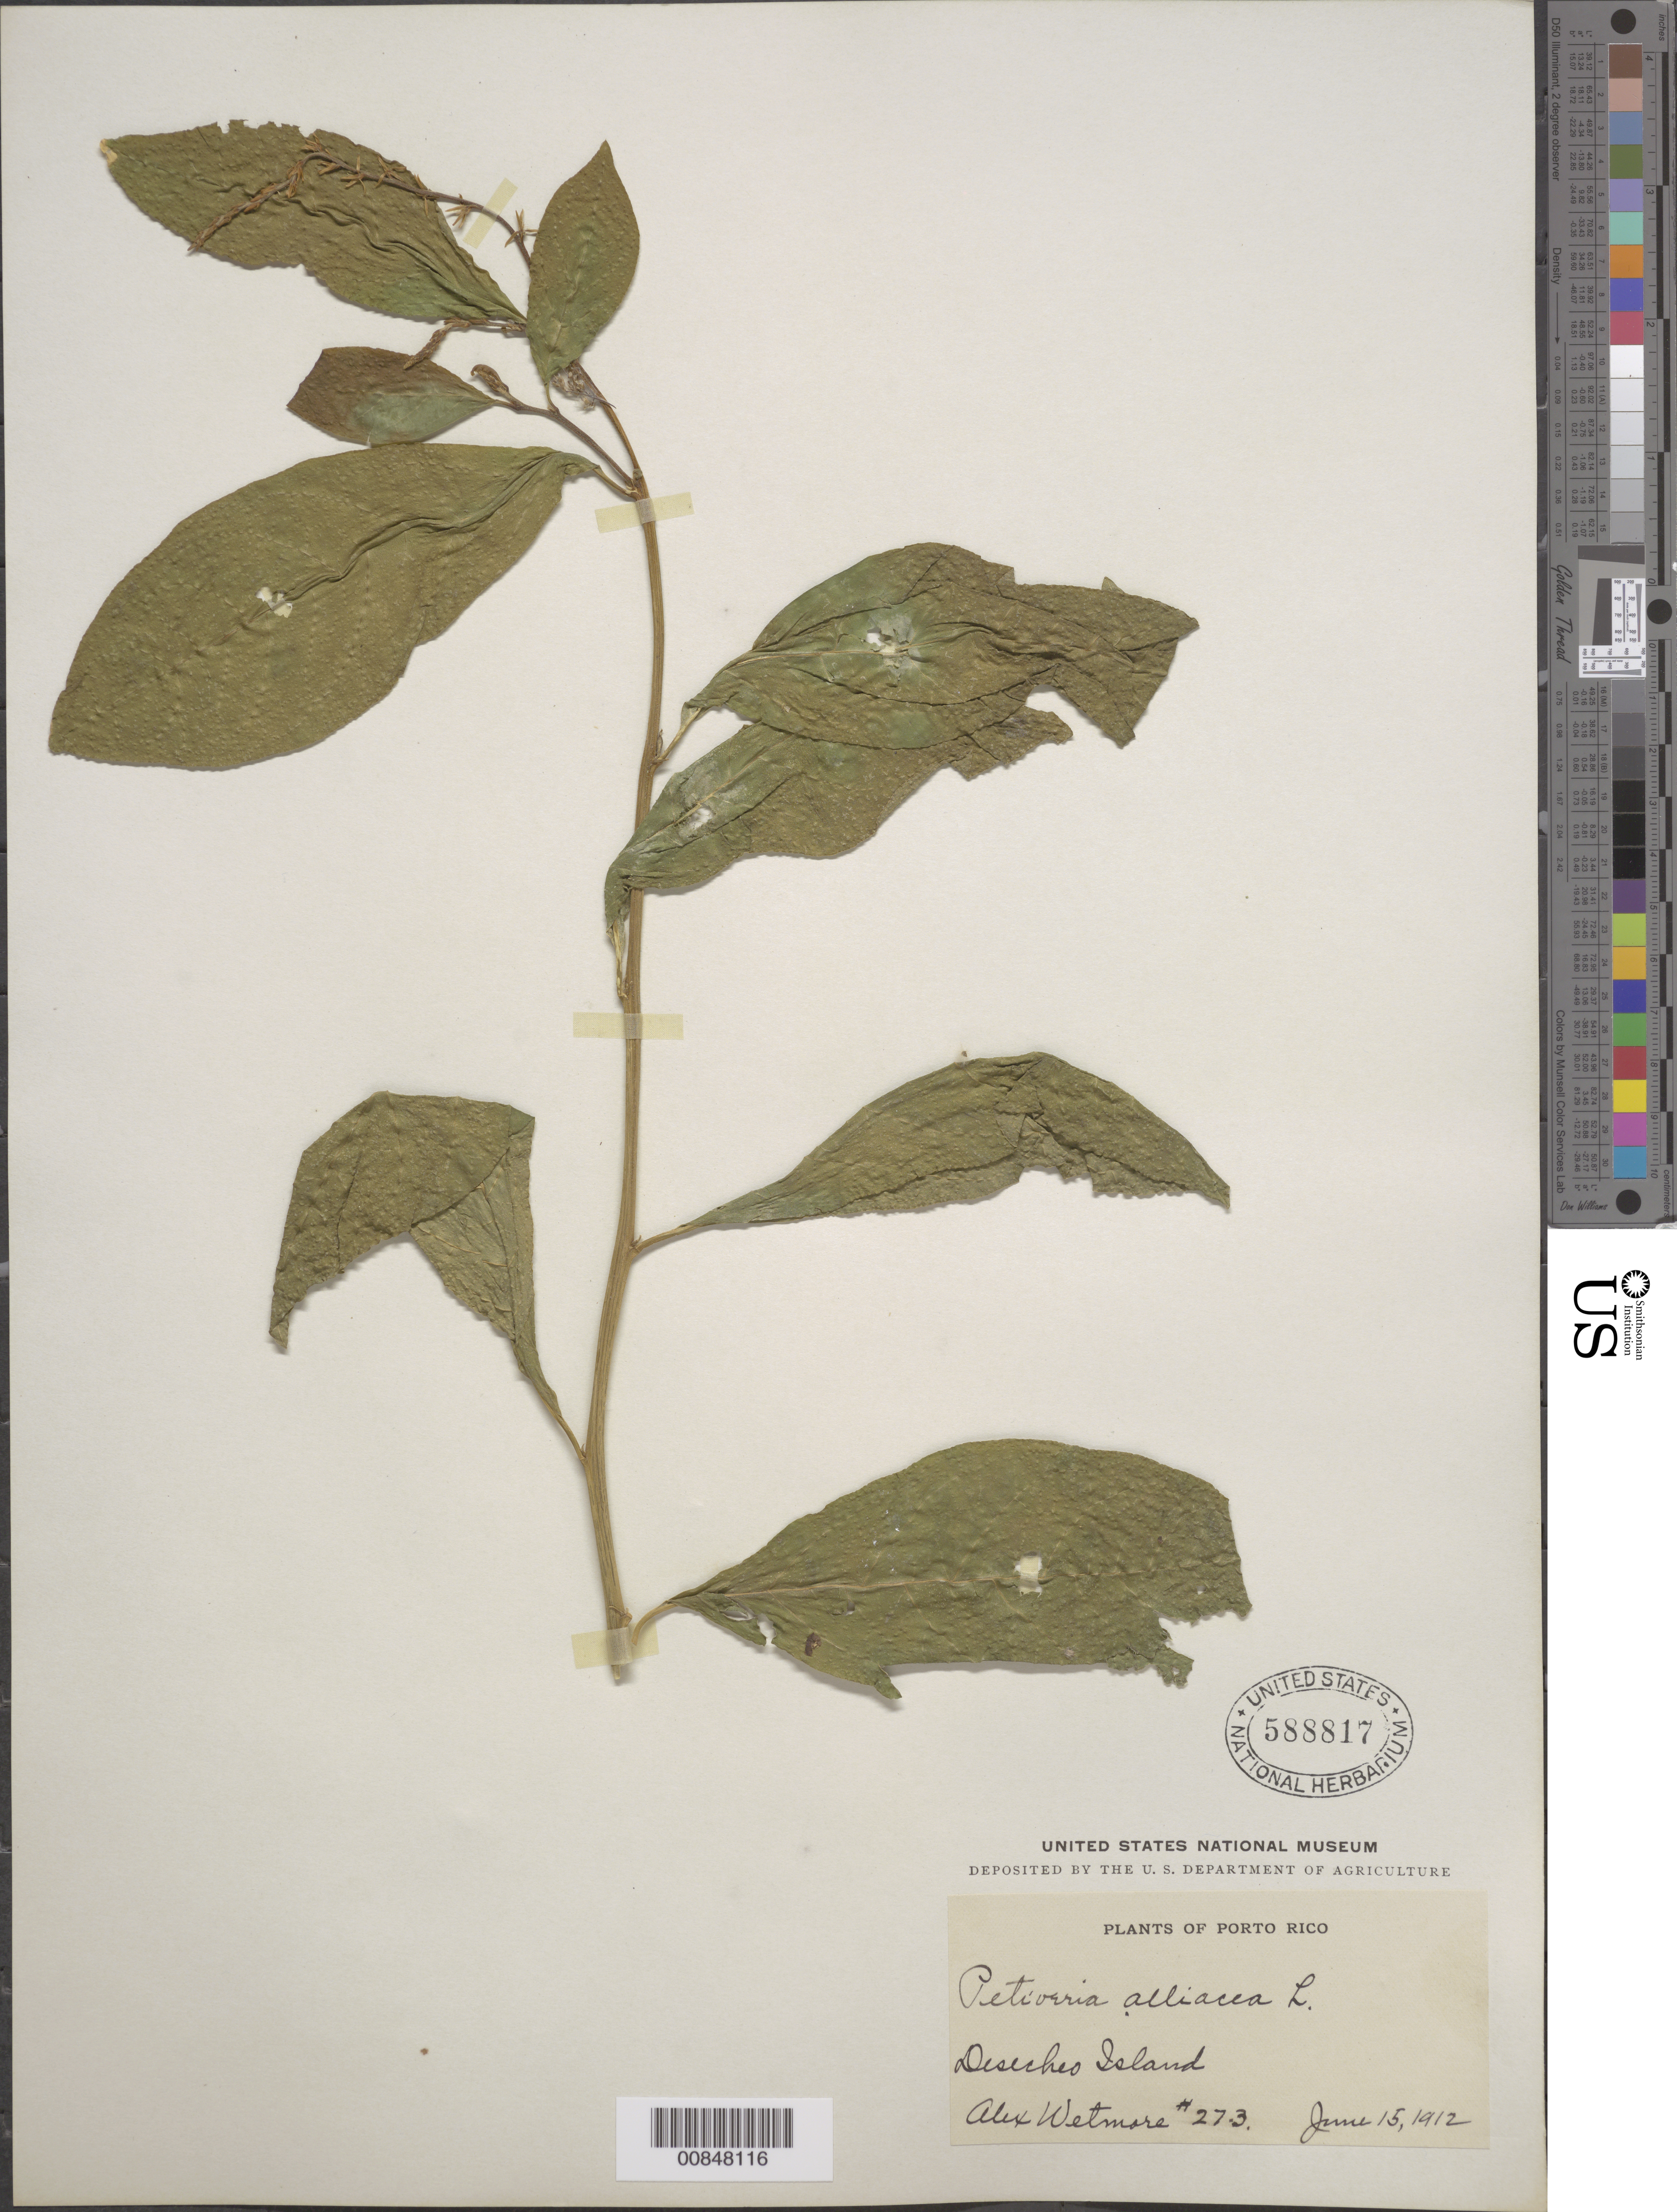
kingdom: Plantae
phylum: Tracheophyta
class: Magnoliopsida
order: Caryophyllales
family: Phytolaccaceae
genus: Petiveria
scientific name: Petiveria alliacea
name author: L.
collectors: A. Wetmore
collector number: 273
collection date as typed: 15 Jun 1912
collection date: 1912-06-15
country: Puerto Rico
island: Desecheo I.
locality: Desecheo Island.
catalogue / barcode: US 588817